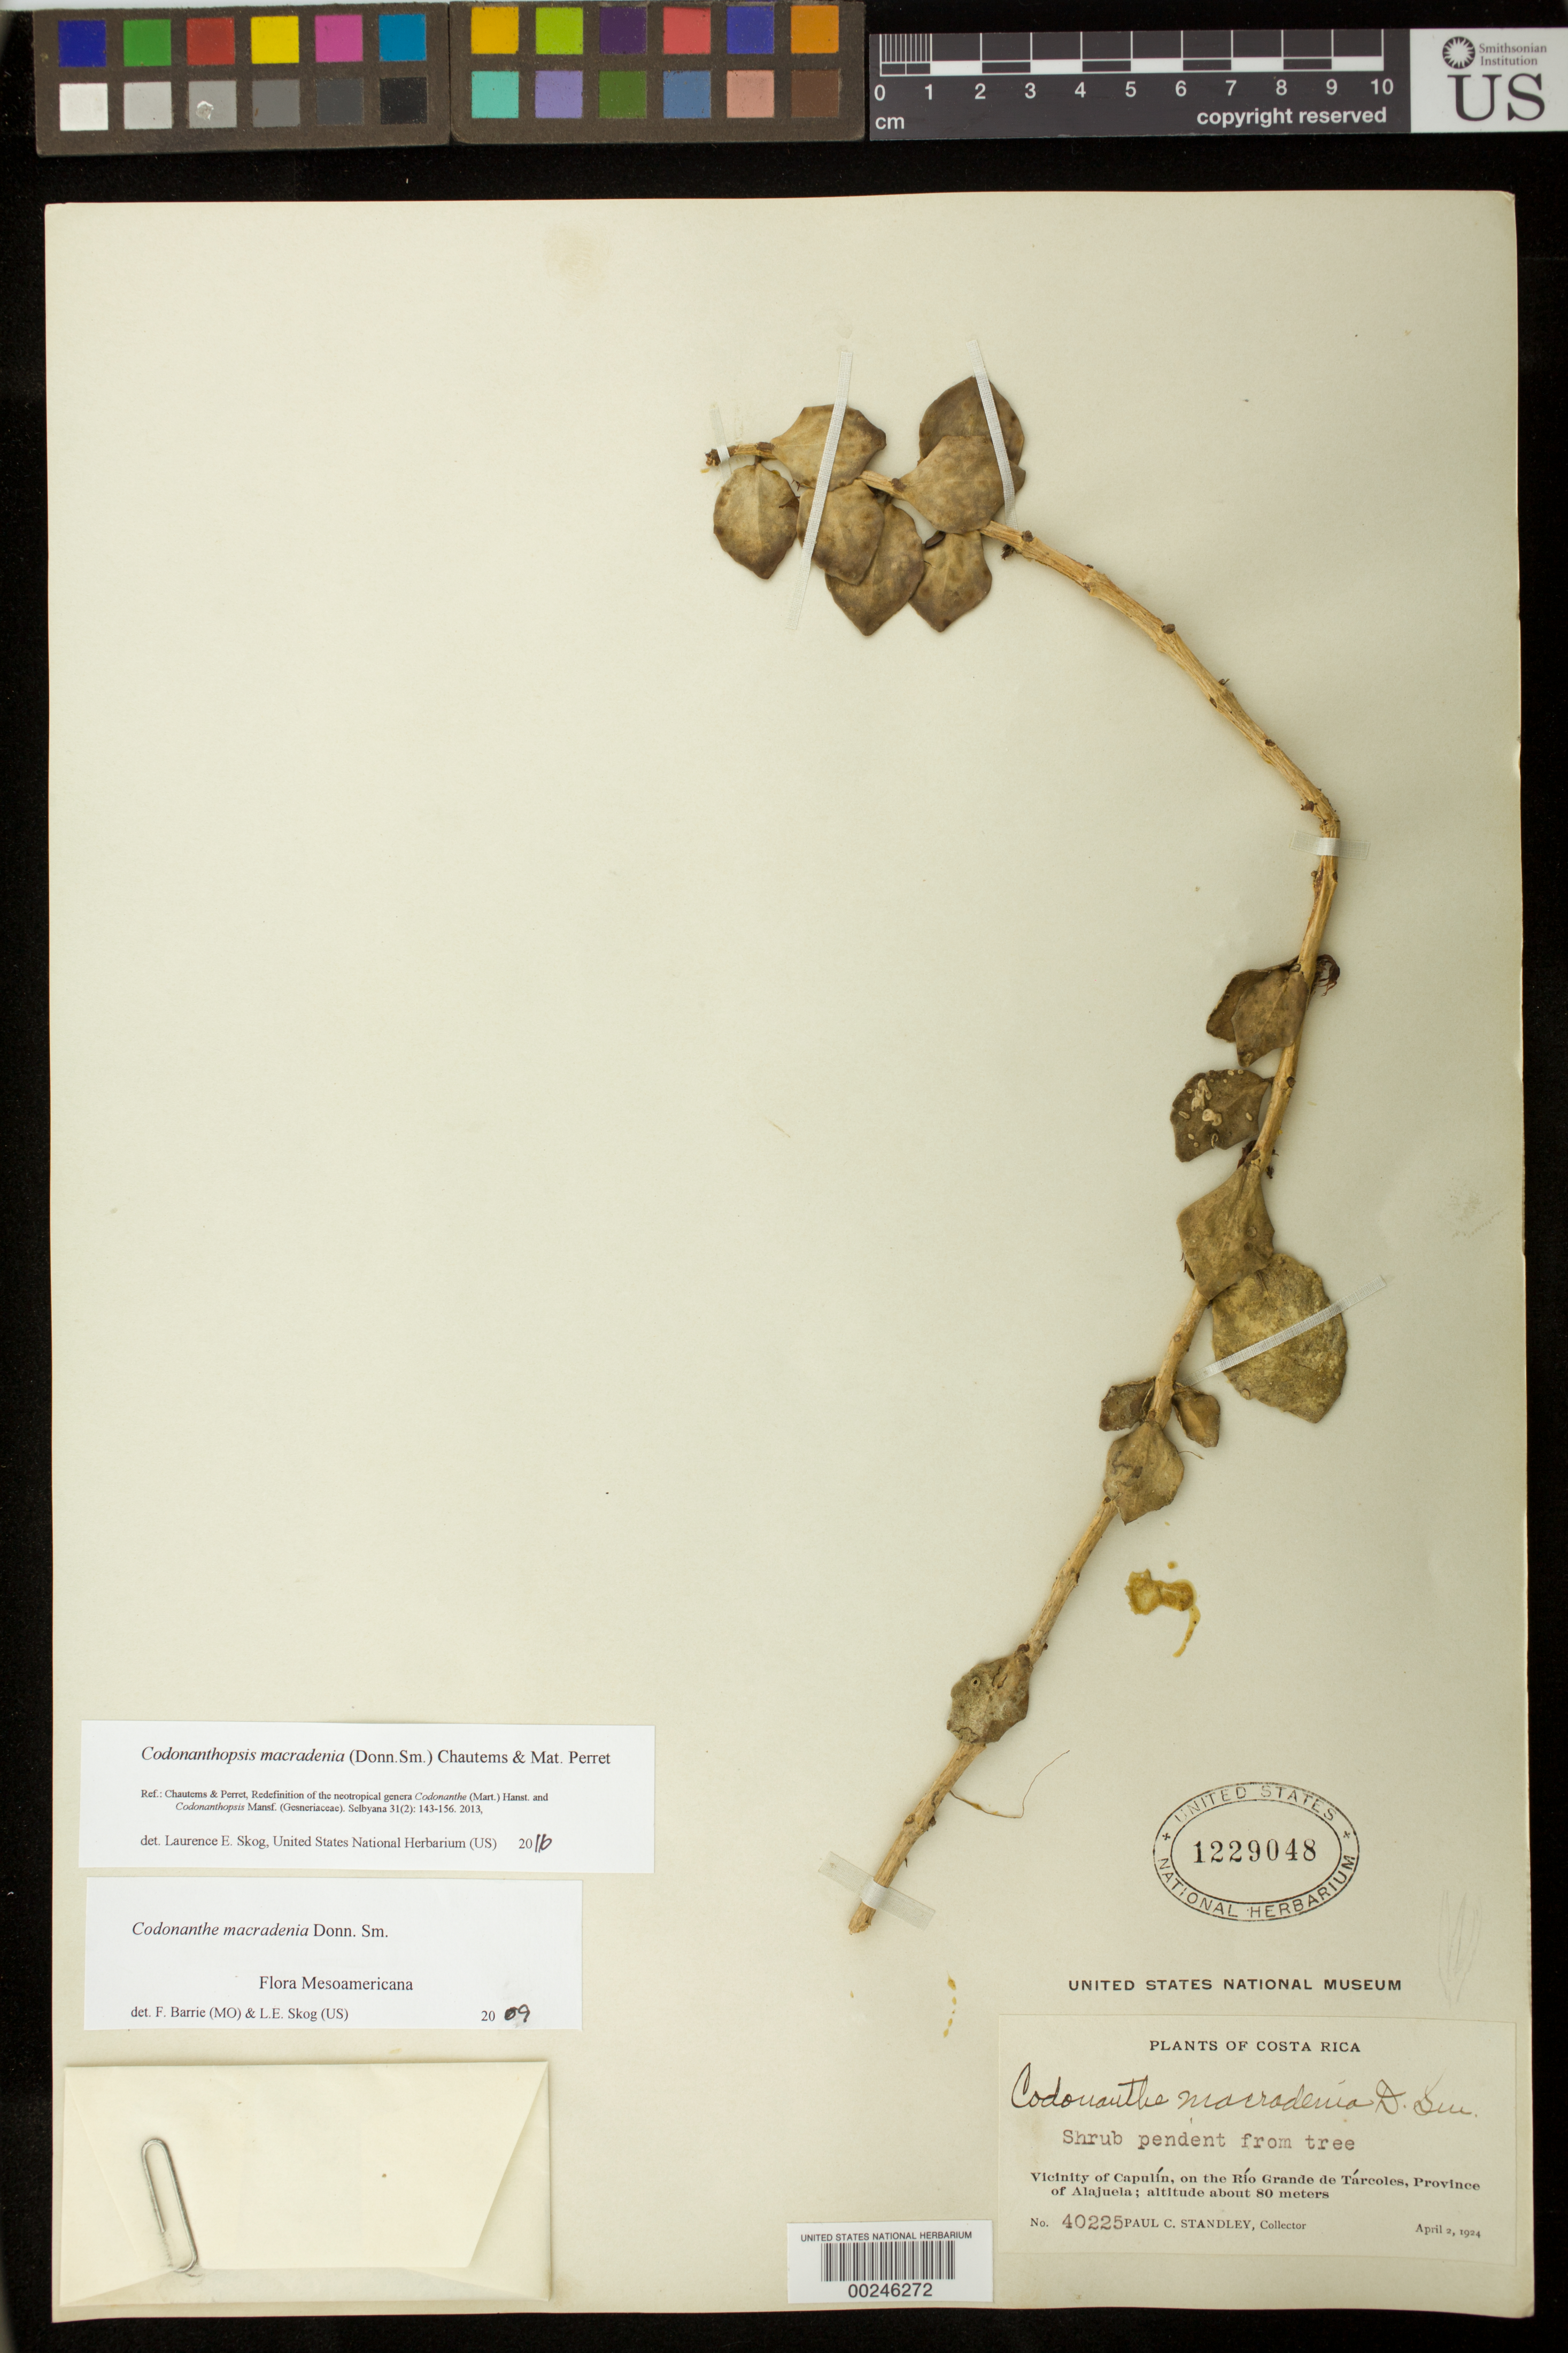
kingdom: Plantae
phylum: Tracheophyta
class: Magnoliopsida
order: Lamiales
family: Gesneriaceae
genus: Codonanthopsis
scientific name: Codonanthopsis macradenia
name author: (Donn. Sm.) Chautems & Mat.Perret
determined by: Skog, Laurence E.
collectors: P. C. Standley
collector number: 40225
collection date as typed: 02 Apr 1924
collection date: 1924-04-02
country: Costa Rica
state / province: Alajuela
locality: Vicinity of Capulin, on the Rio Grande de Tarcoles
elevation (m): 80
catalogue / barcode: US 1229048